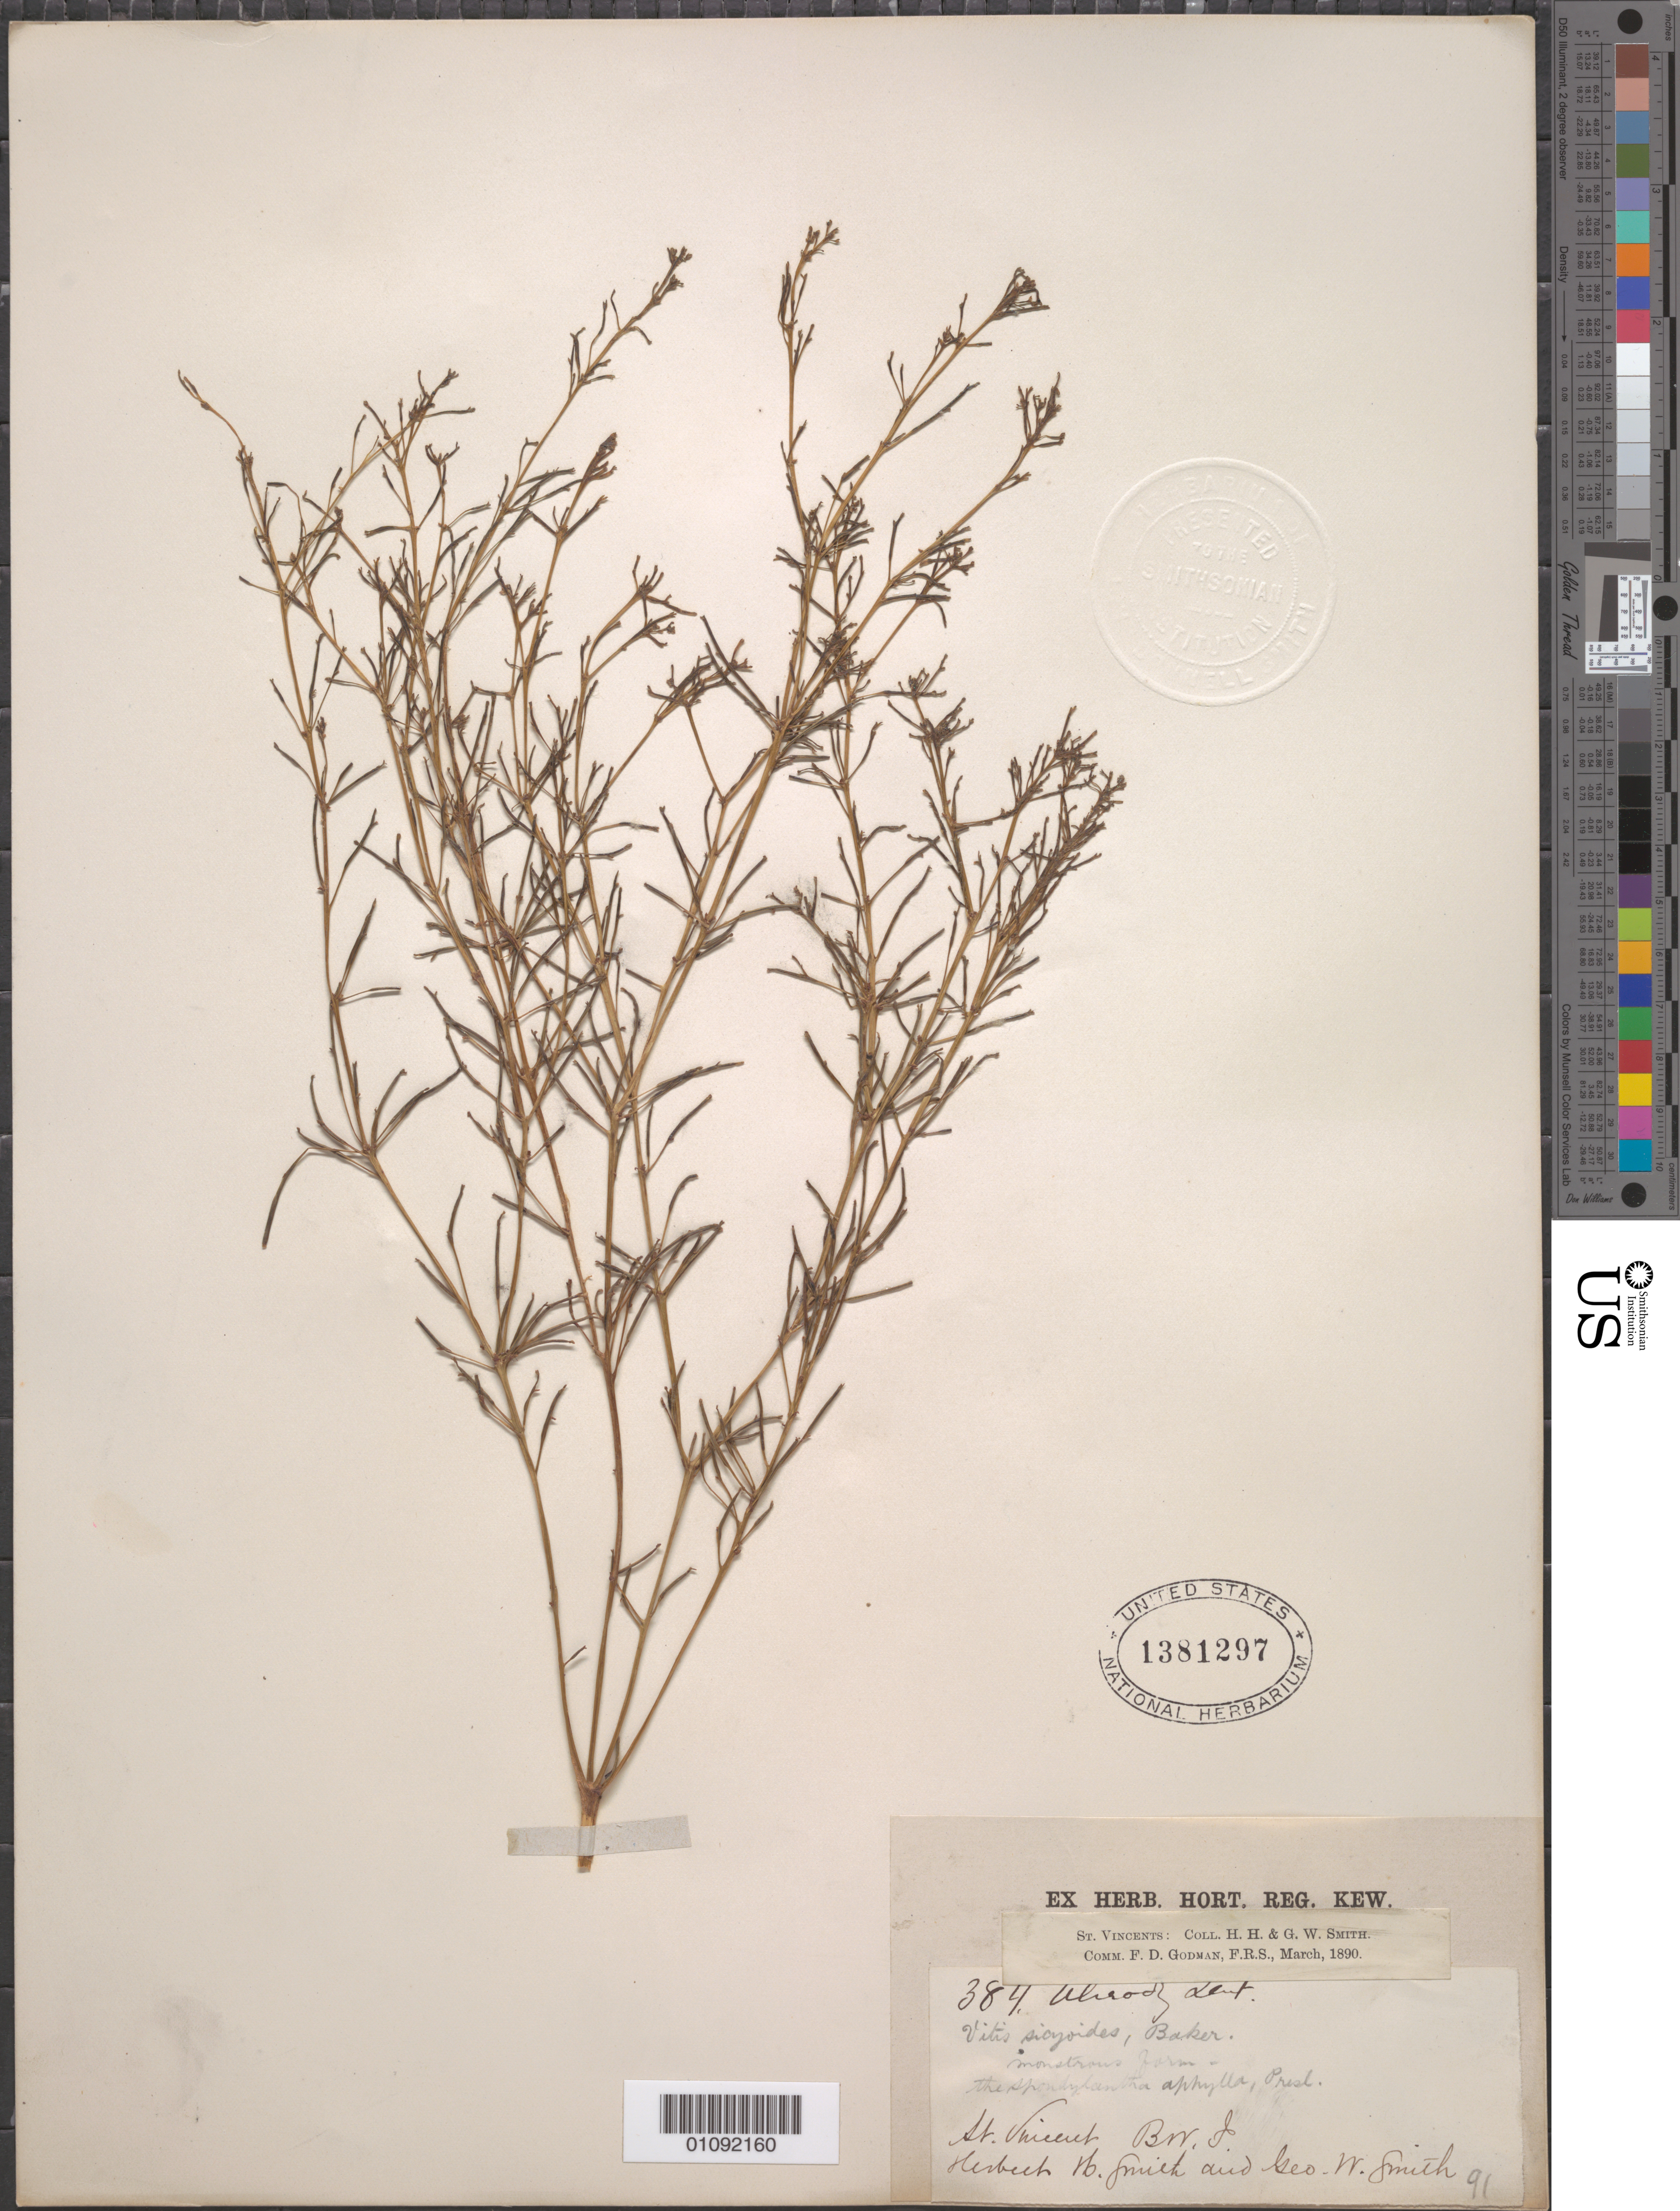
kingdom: Plantae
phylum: Tracheophyta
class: Magnoliopsida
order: Vitales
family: Vitaceae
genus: Cissus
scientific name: Cissus verticillata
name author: (L.) Nicolson & C.E. Jarvis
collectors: H. H. Smith & G. Smith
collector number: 384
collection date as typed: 1891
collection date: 1891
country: St. Vincent - Grenadines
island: St. Vincent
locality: St. Vincent B.W.I.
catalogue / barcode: US 1381297